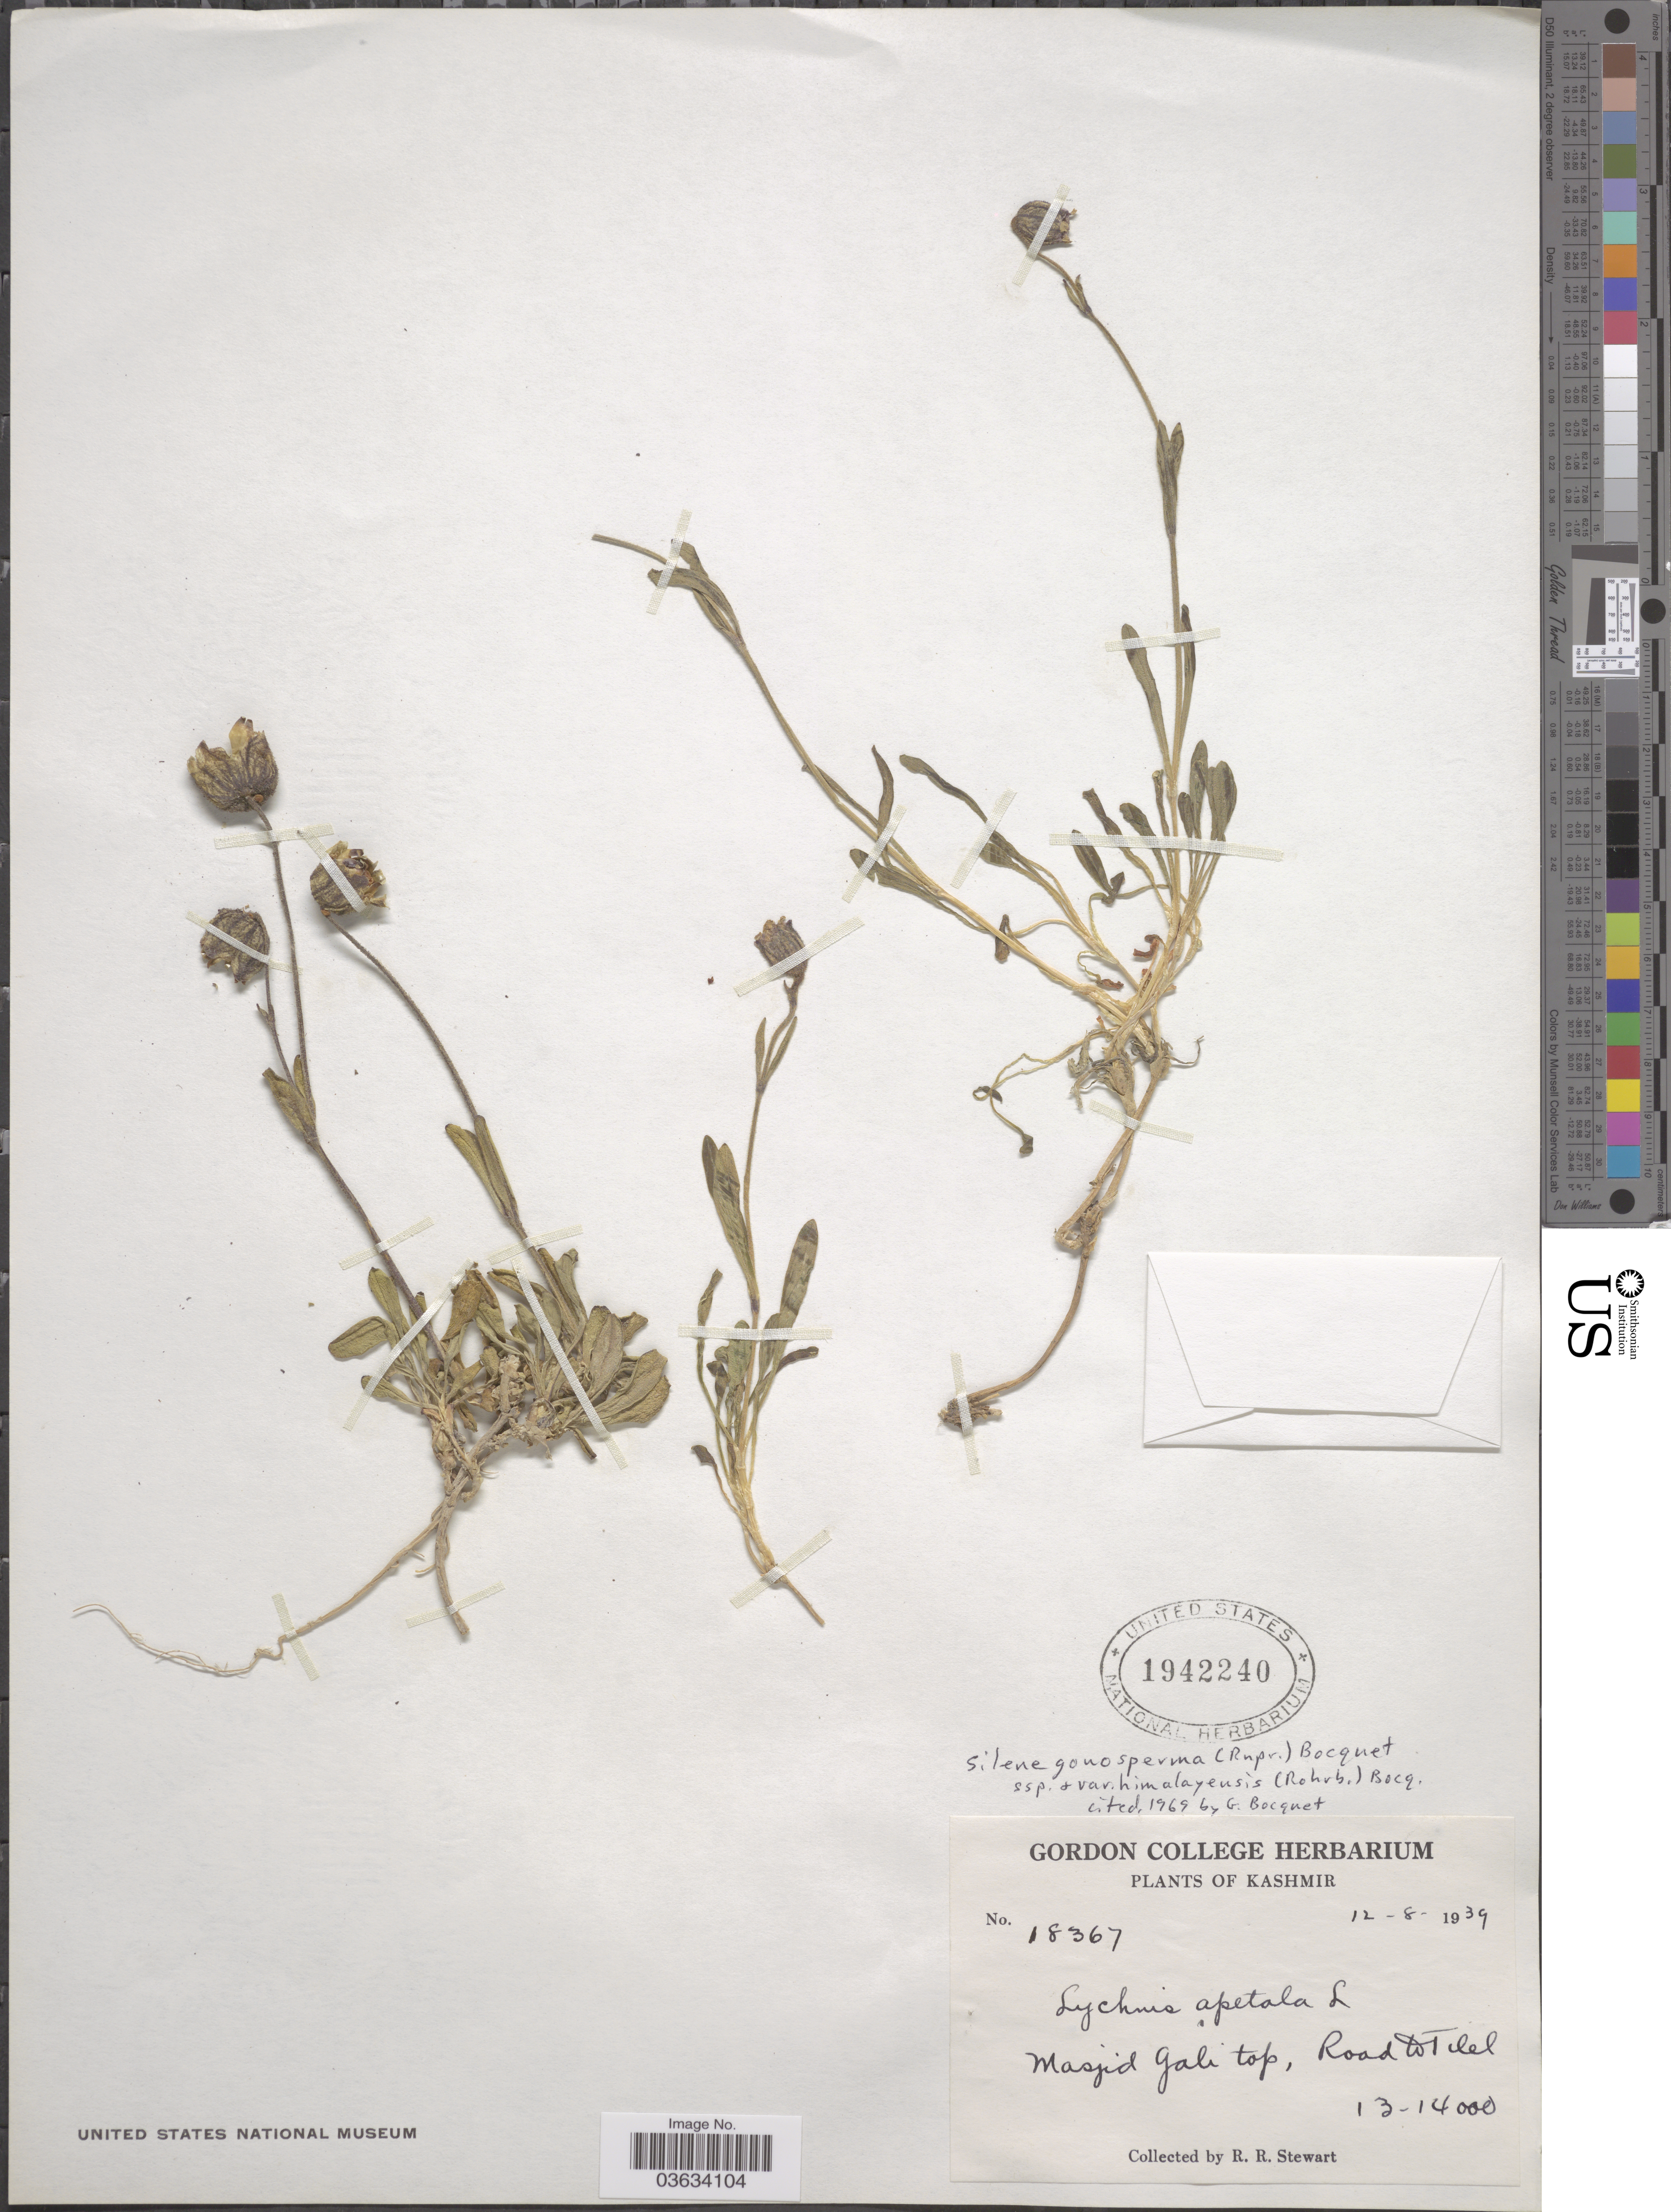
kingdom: Plantae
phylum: Tracheophyta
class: Magnoliopsida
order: Caryophyllales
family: Caryophyllaceae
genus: Silene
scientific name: Silene gonosperma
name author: (Rupr.) Bocquet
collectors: R. Stewart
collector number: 18367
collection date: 1939-08-12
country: India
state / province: Jammu and Kashmir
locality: Kashmir. Masjid Gali top, Road to Tilel.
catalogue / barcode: US 1942240